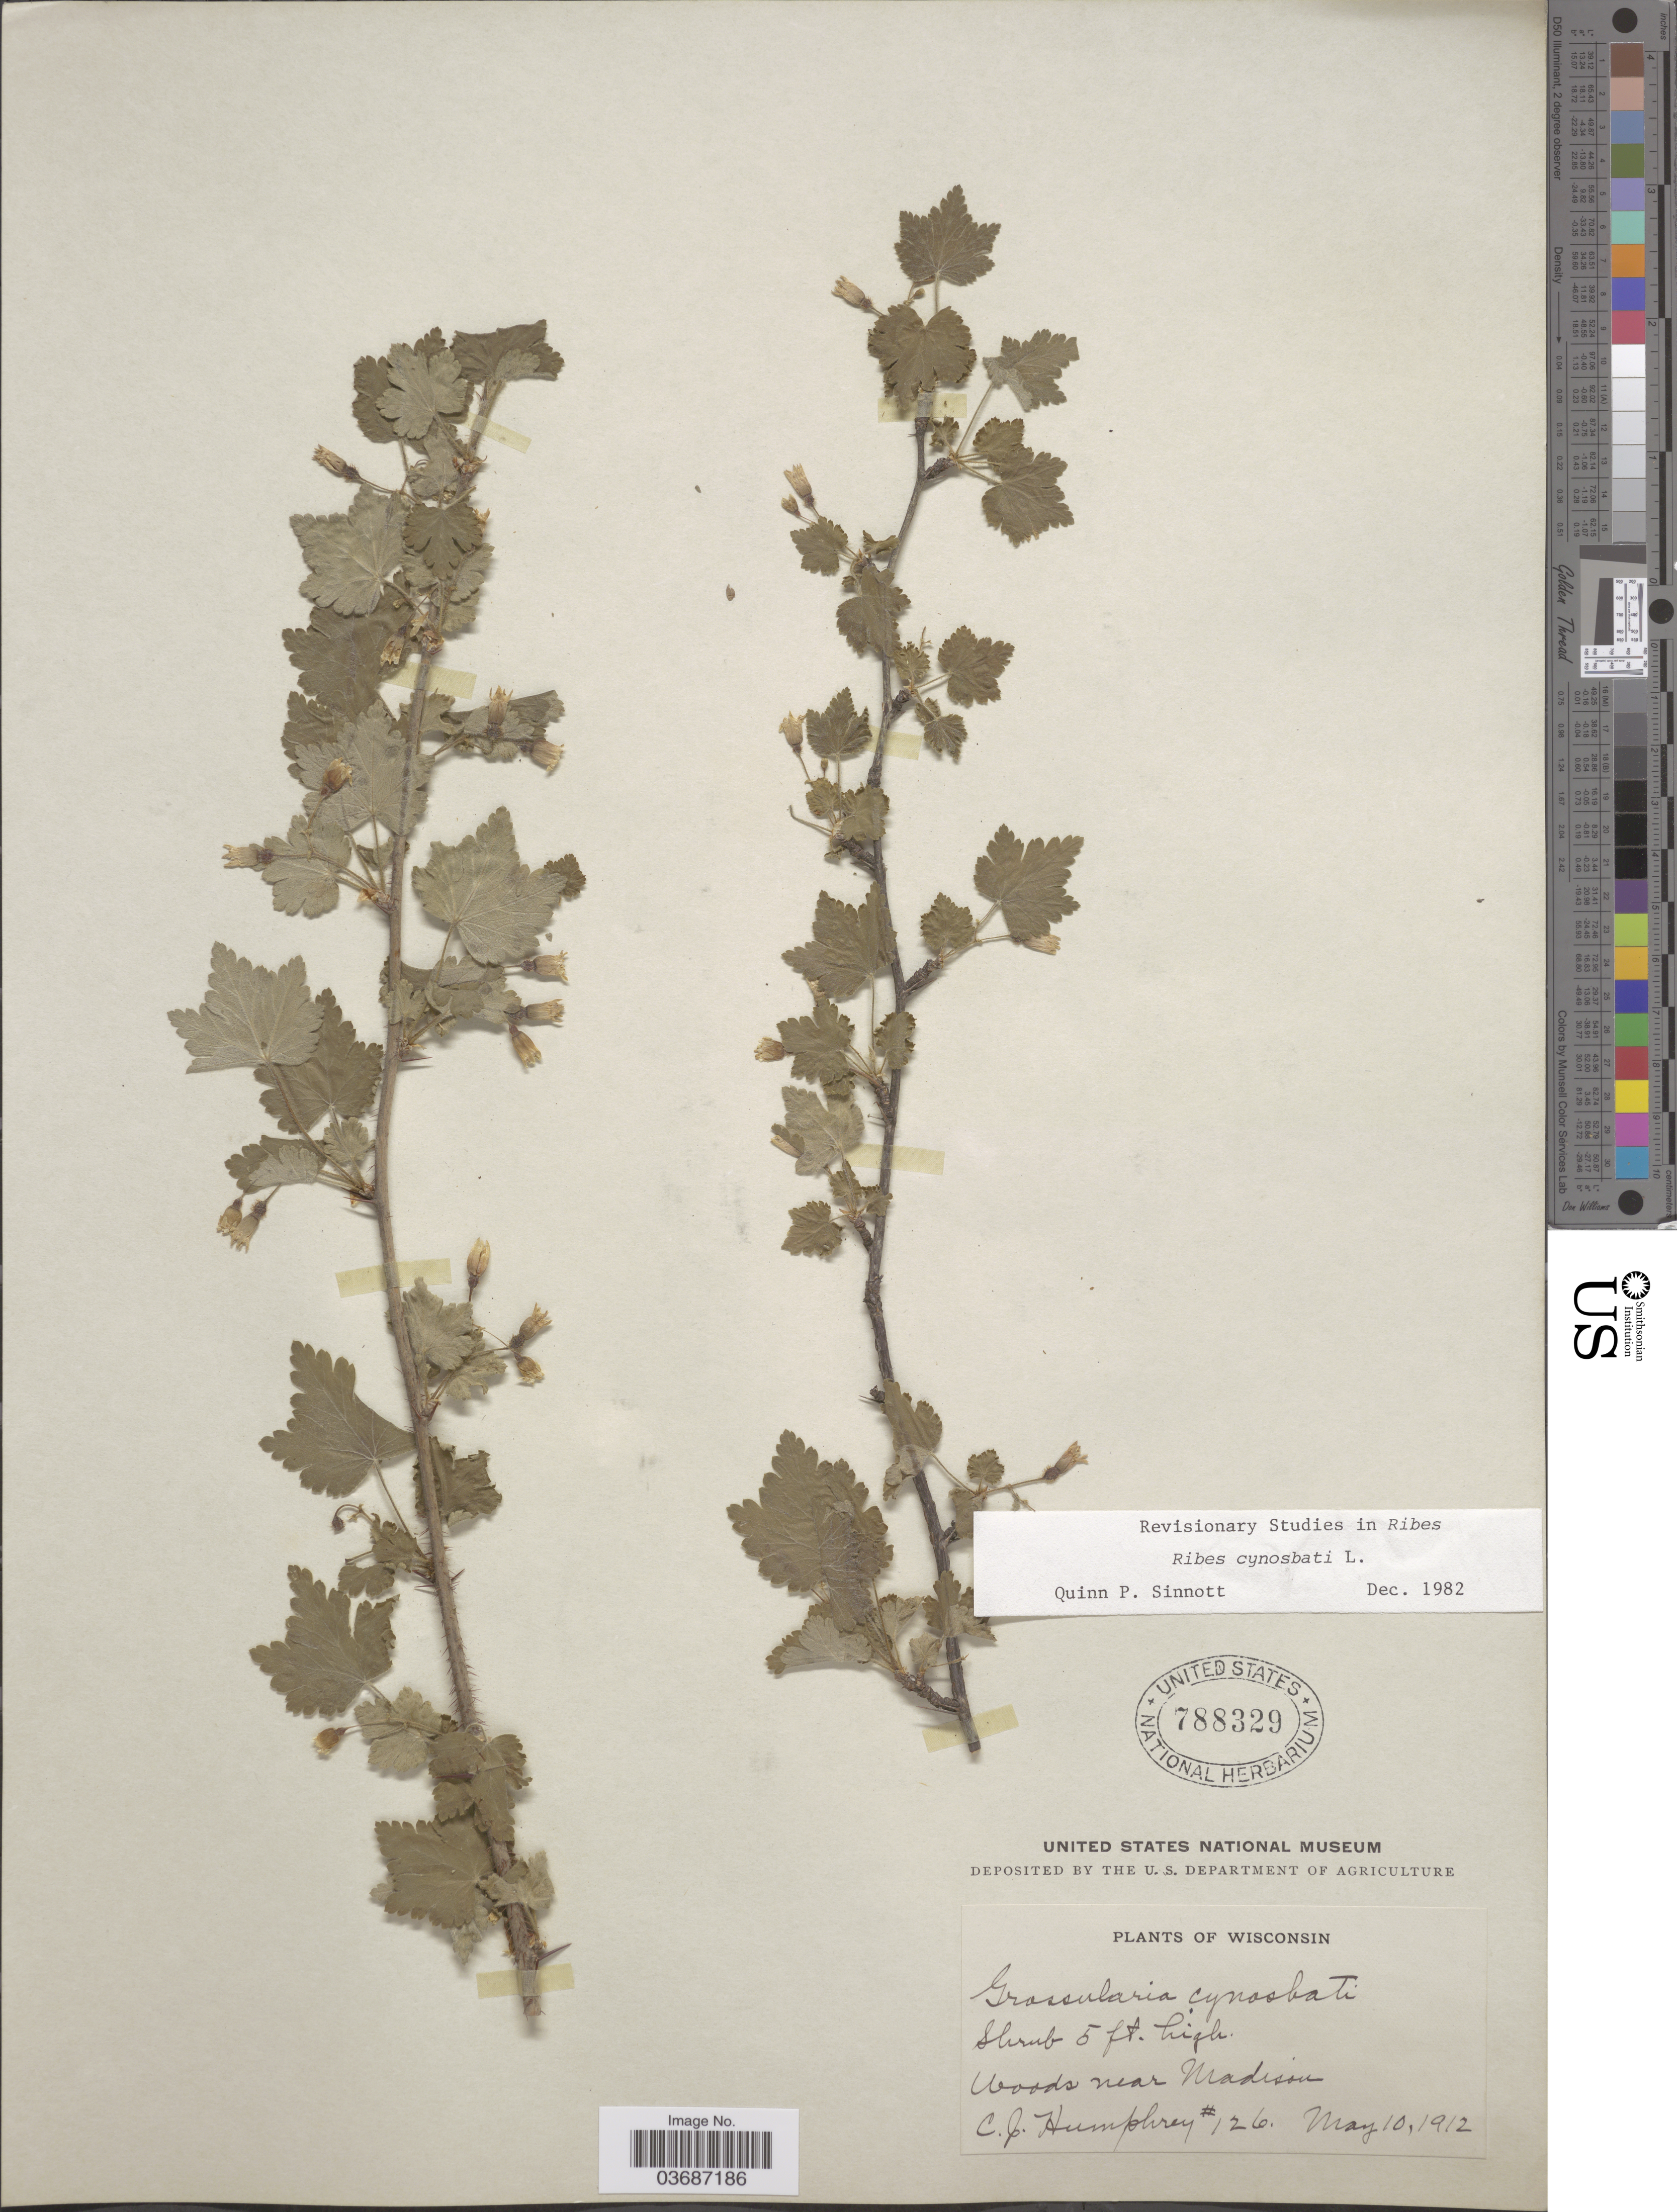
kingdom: Plantae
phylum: Tracheophyta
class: Magnoliopsida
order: Saxifragales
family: Grossulariaceae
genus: Ribes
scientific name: Ribes cynosbati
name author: L.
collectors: C. Humphrey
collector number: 126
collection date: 1912-05-10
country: United States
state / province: Wisconsin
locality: Woods near Madison.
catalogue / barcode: US 788329